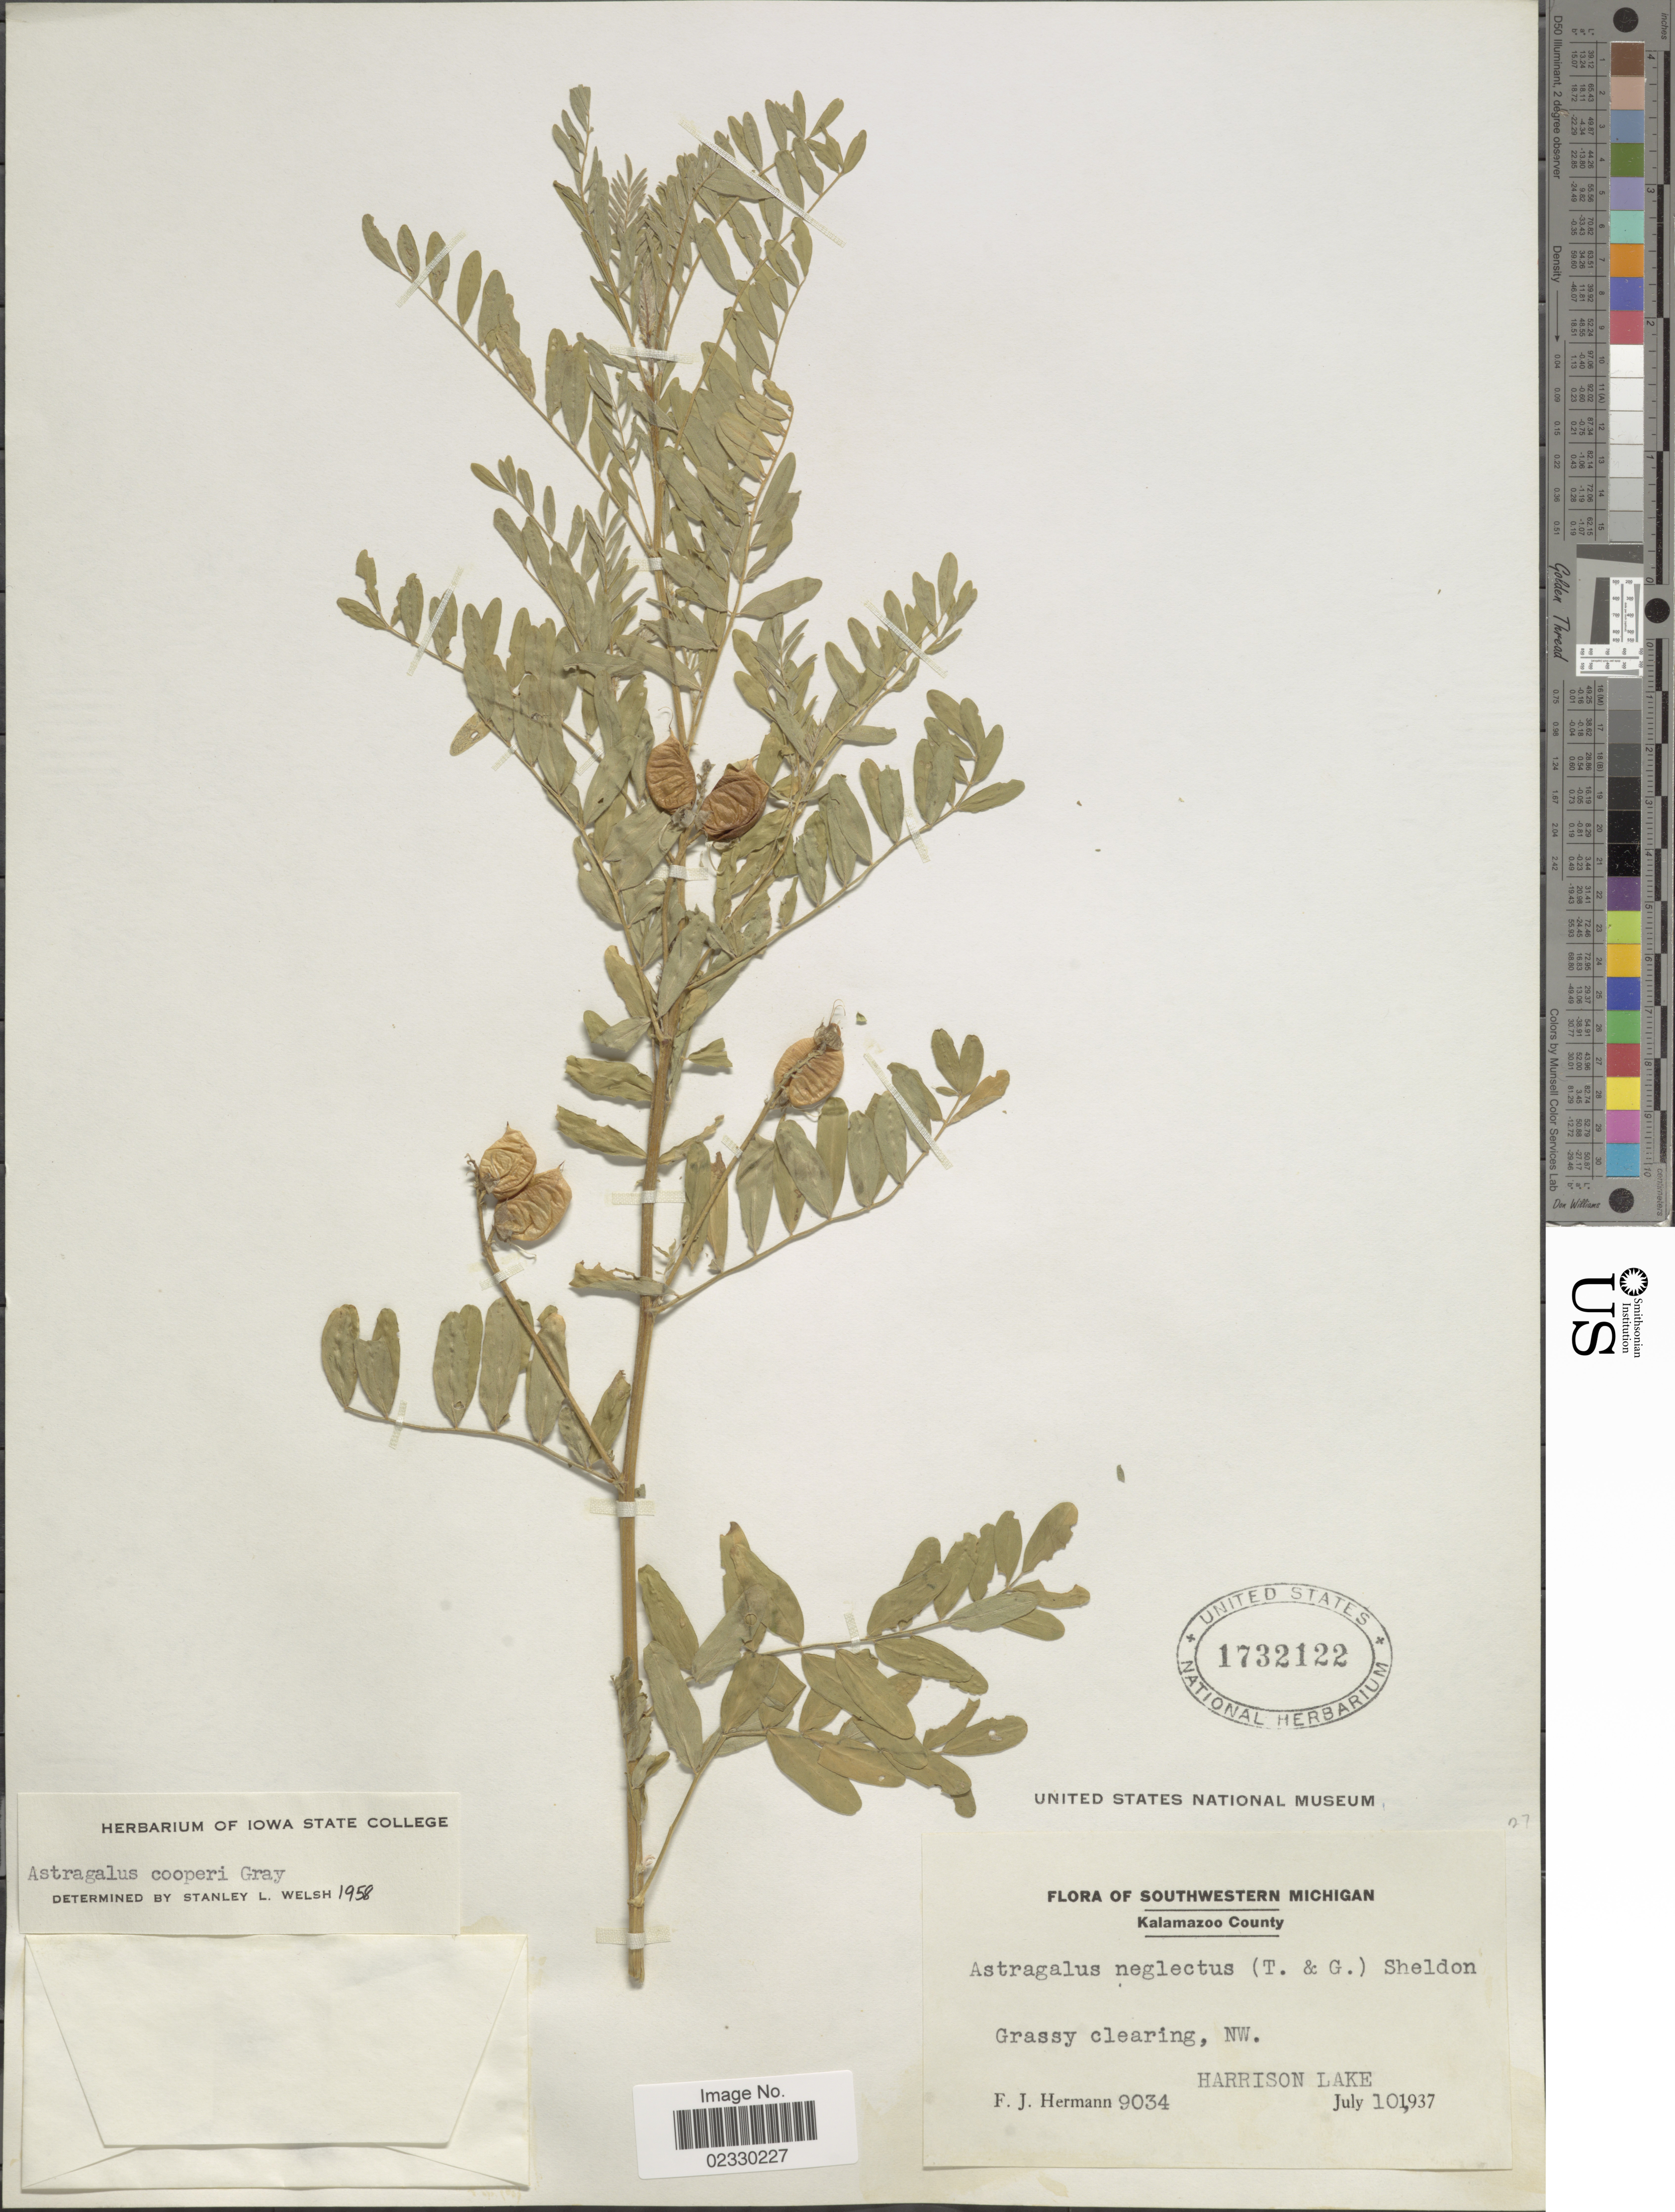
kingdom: Plantae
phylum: Tracheophyta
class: Magnoliopsida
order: Fabales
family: Fabaceae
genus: Astragalus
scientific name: Astragalus cooperi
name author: A. Gray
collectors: F. J. Hermann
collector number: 9034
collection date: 1937-07-10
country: United States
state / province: Michigan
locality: Southwestern Michigan, Kalamazoo County, Grassy clearing, NW Harrison Lake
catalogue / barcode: US 1732122